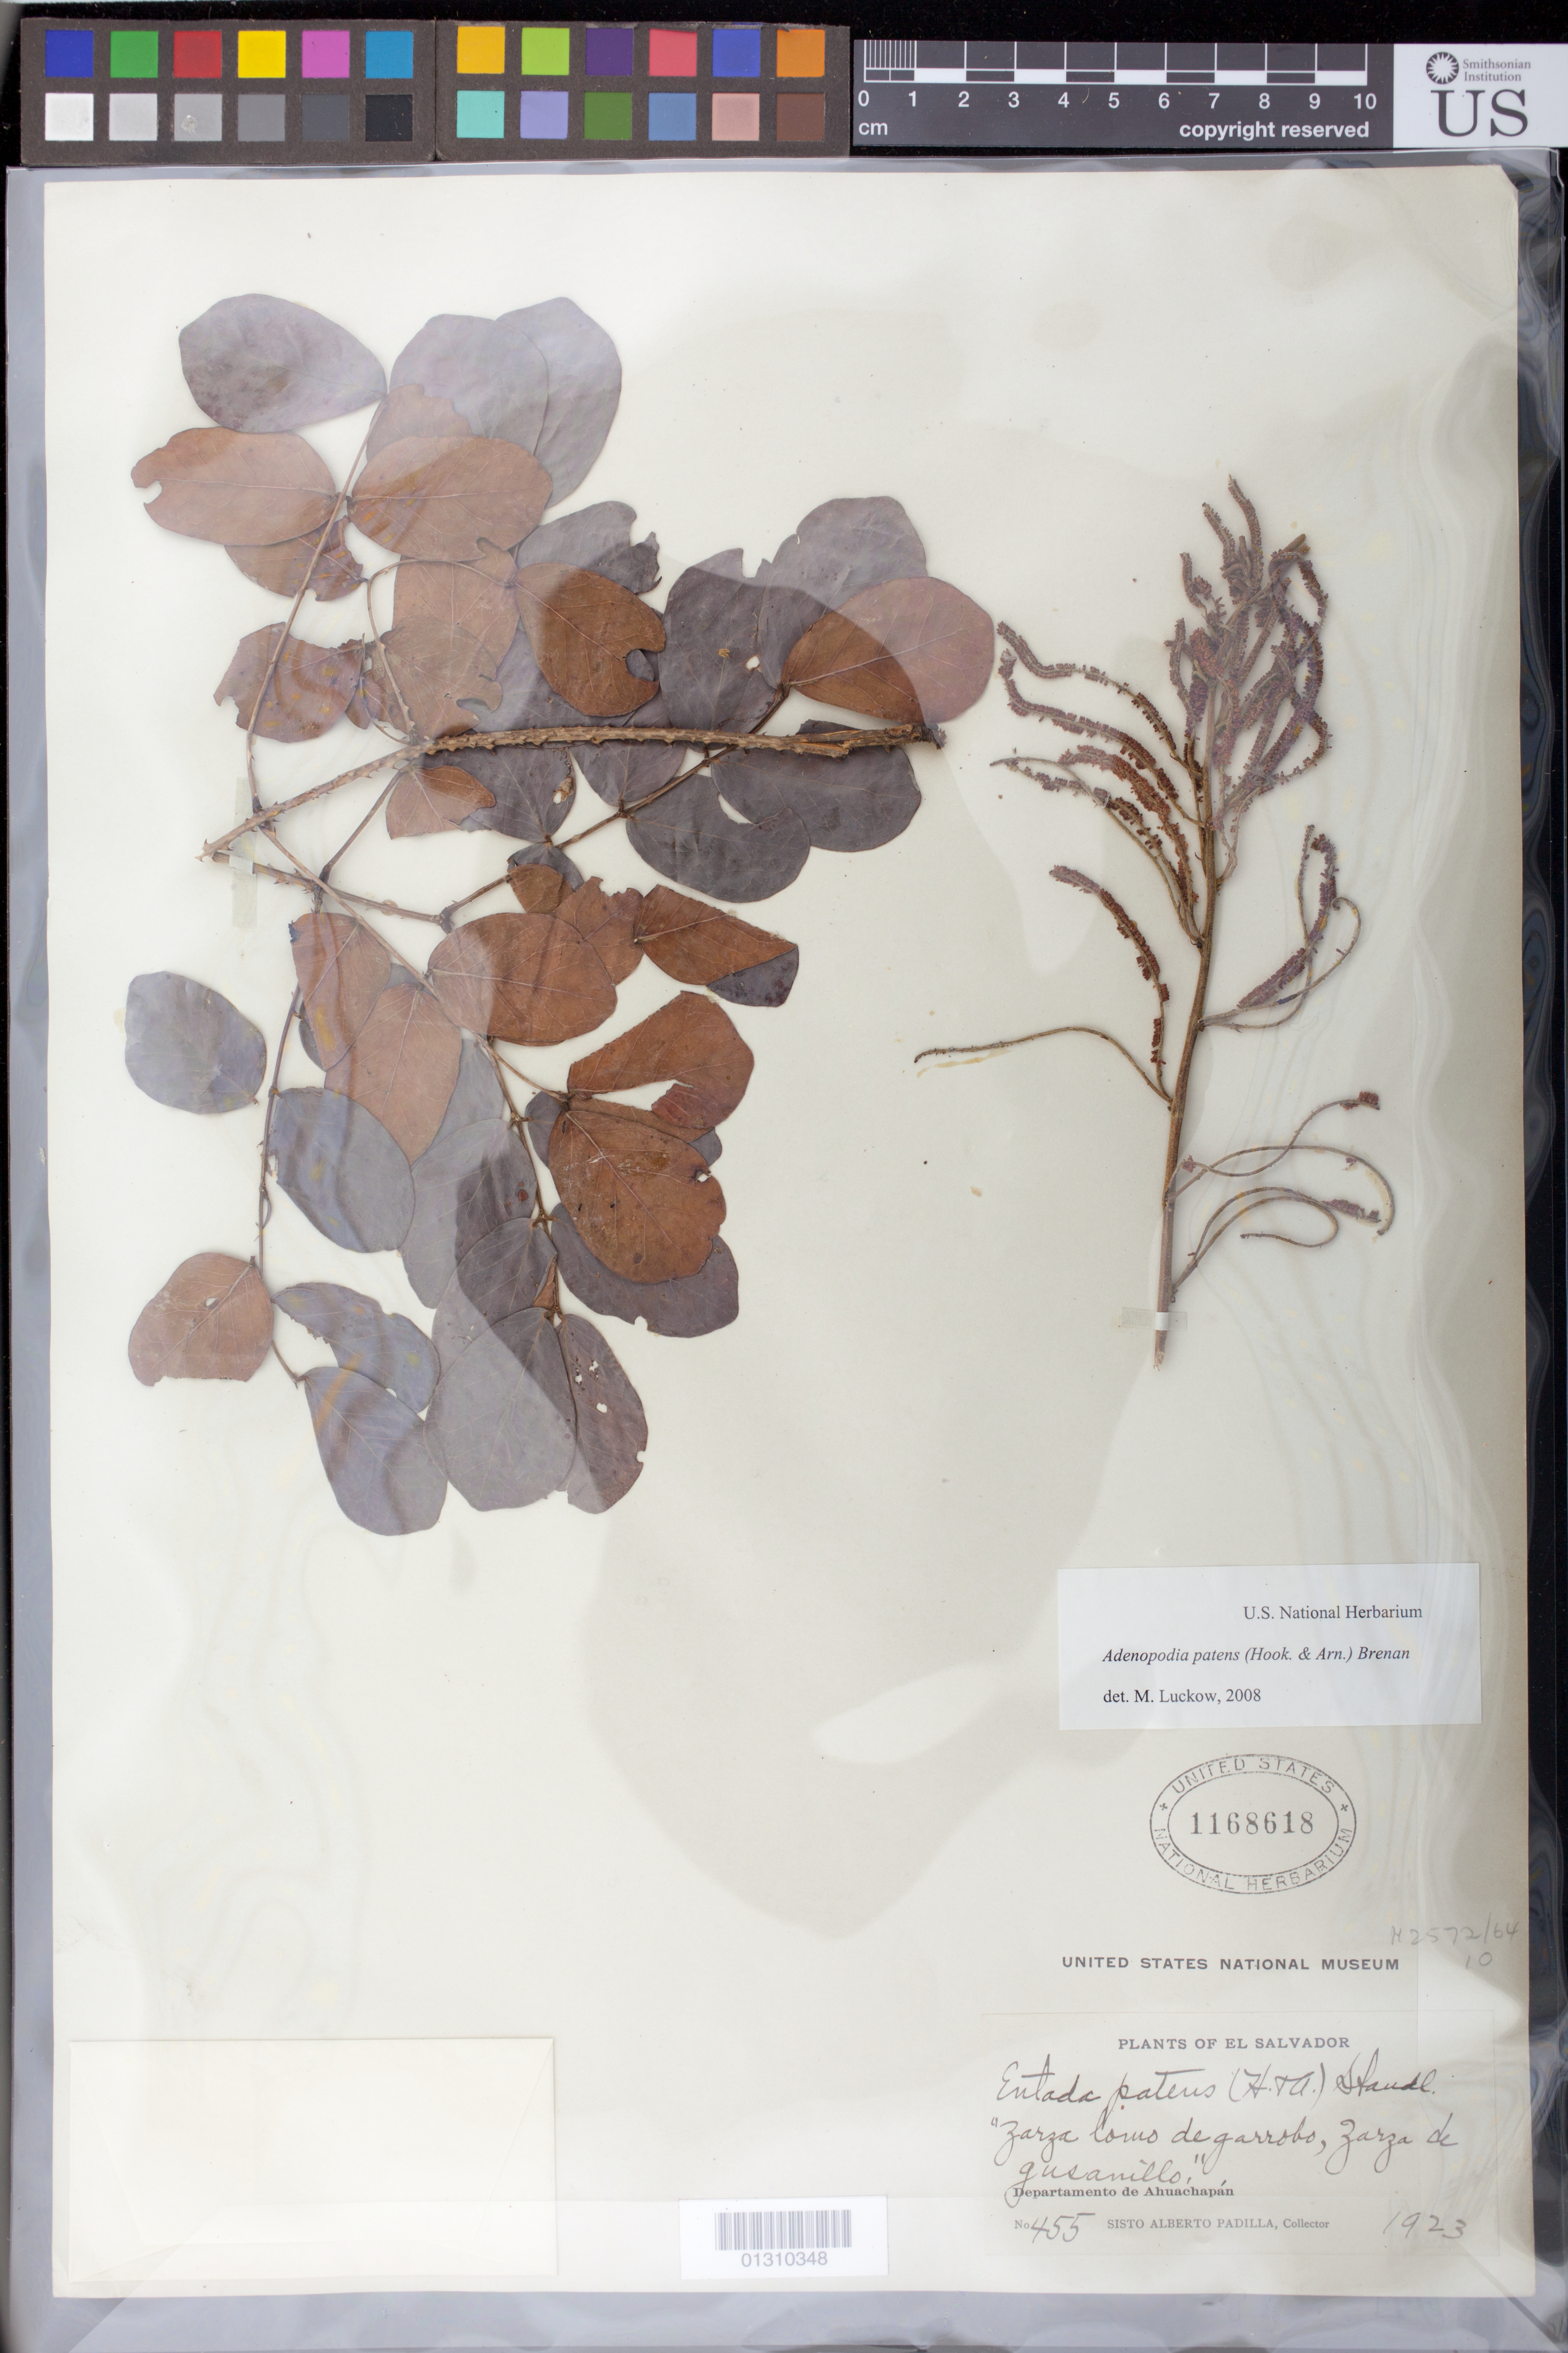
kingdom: Plantae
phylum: Tracheophyta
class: Magnoliopsida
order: Fabales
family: Fabaceae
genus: Adenopodia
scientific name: Adenopodia patens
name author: (Hook. & Arn.) Brenan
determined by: Luckow, M. A.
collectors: S. A. Padilla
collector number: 455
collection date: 1923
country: El Salvador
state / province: Ahuachapán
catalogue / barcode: US 1168618